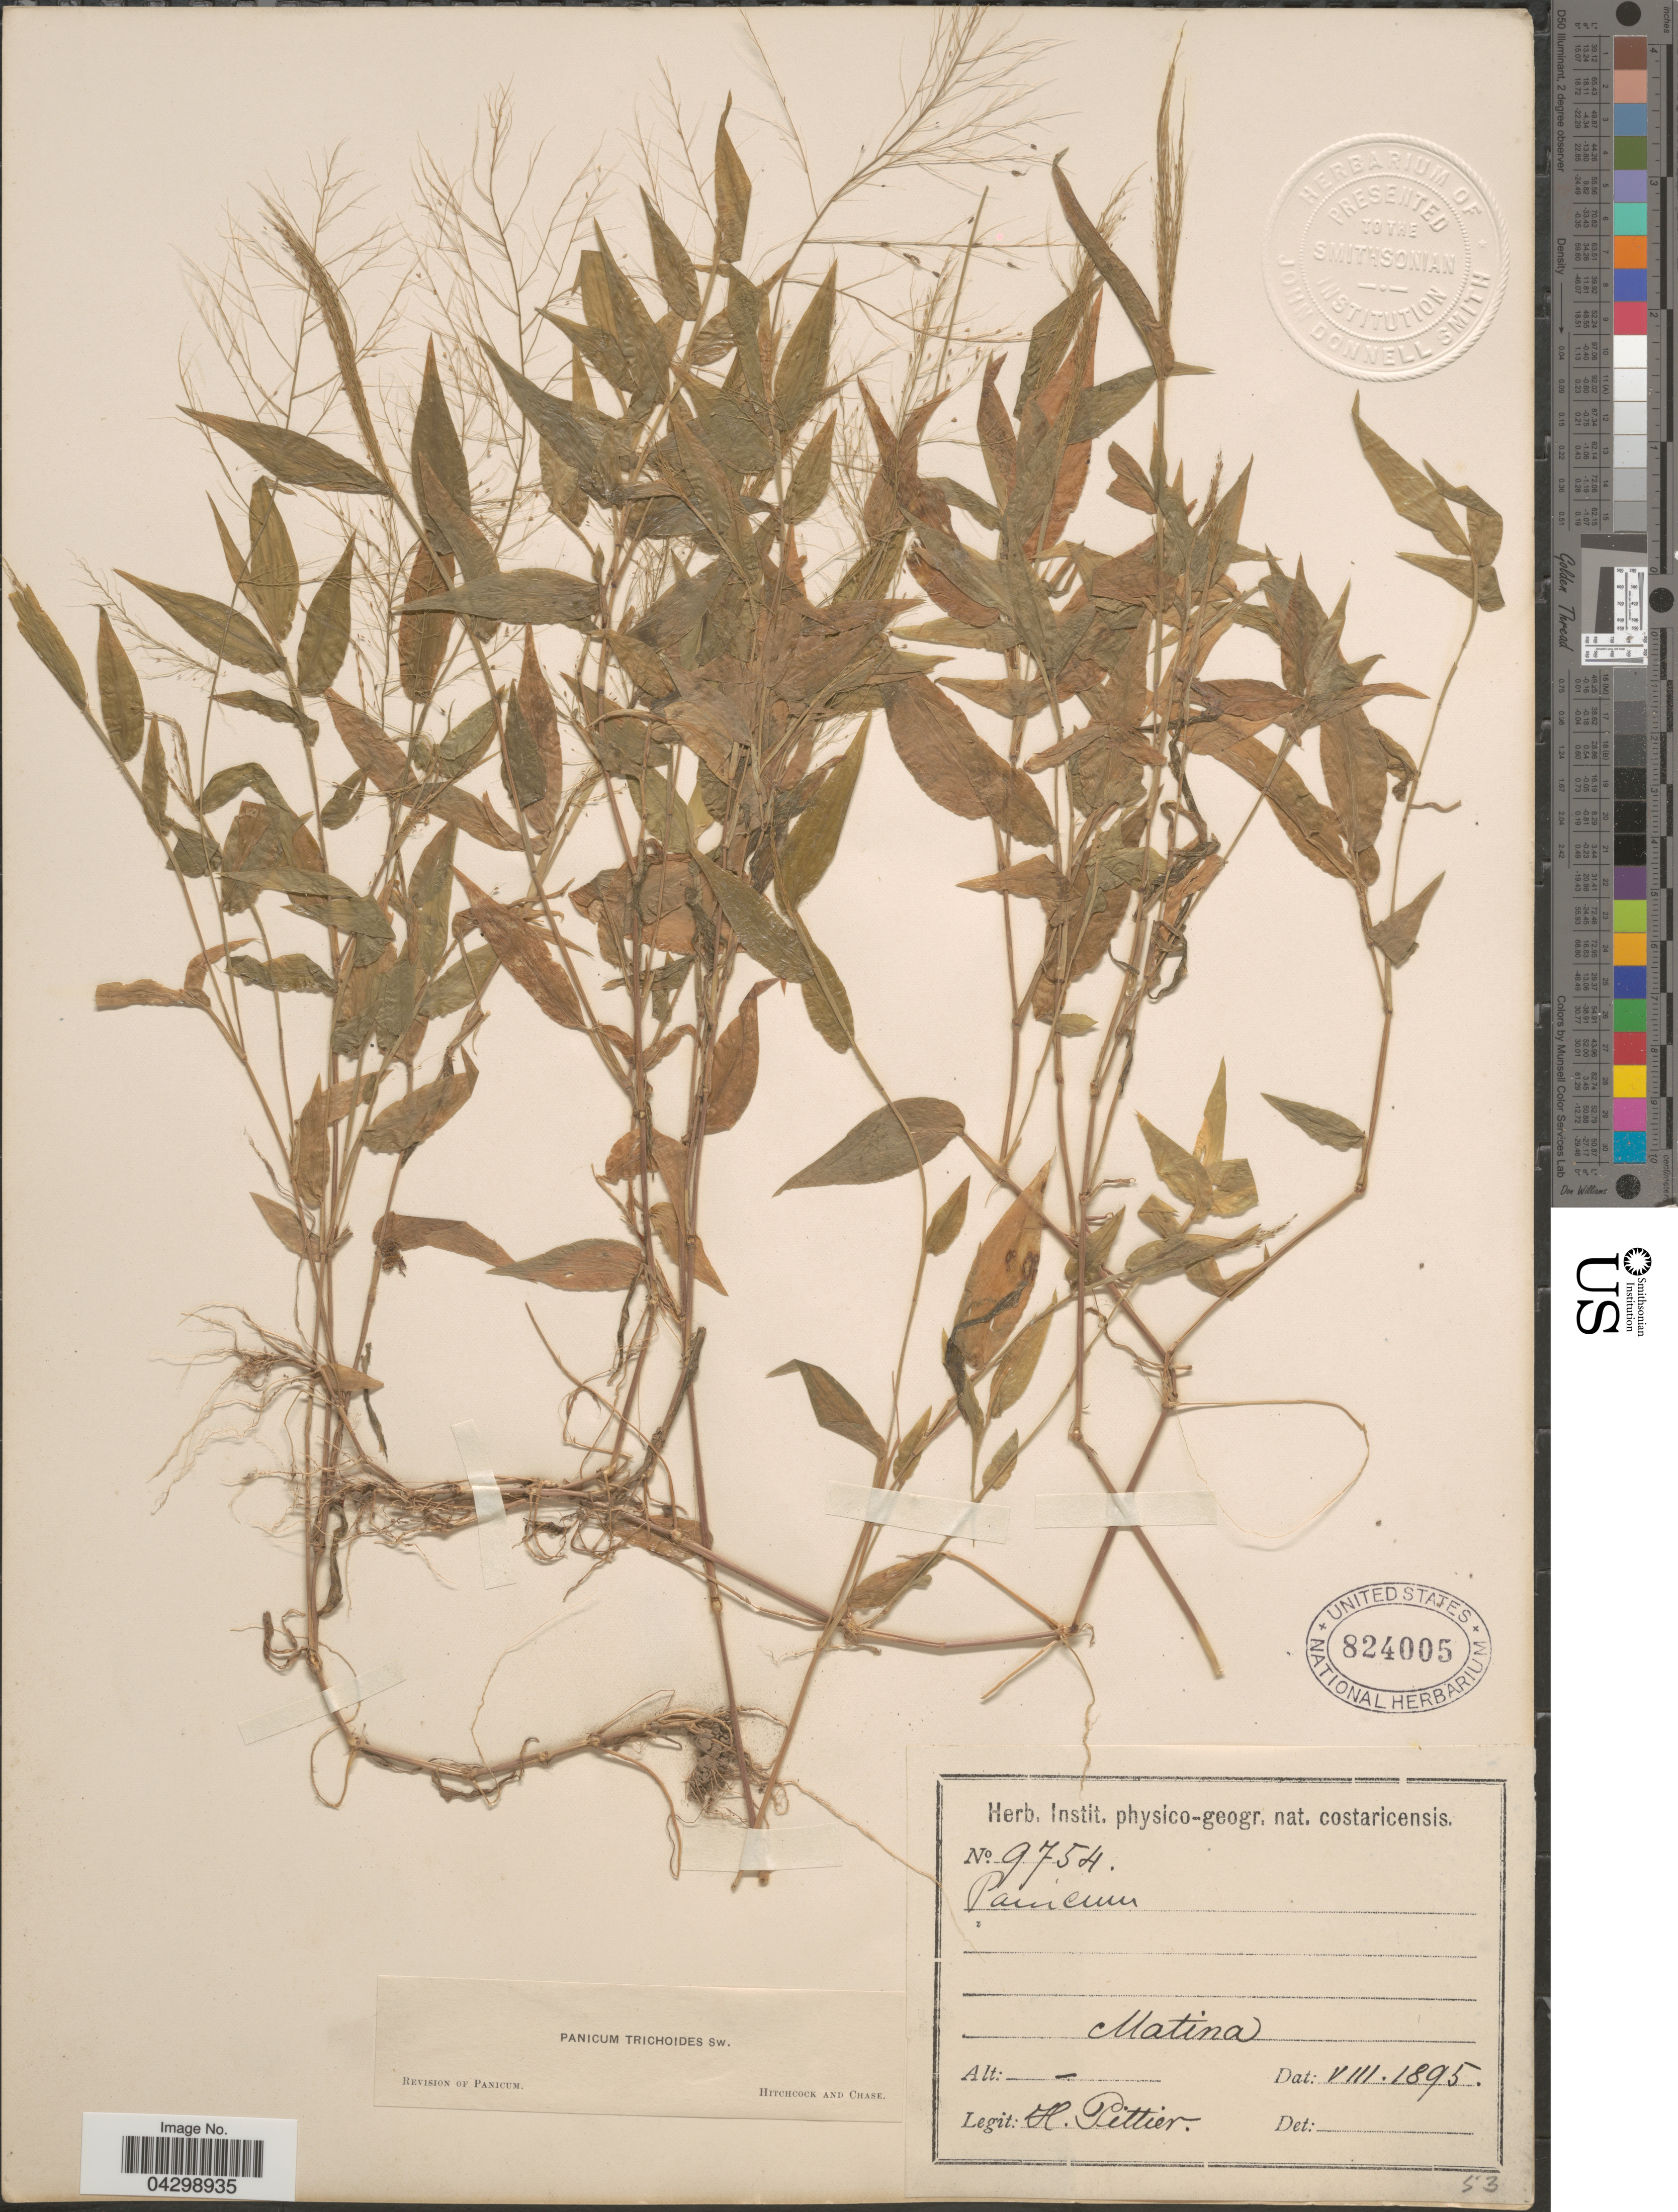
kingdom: Plantae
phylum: Tracheophyta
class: Liliopsida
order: Poales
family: Poaceae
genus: Panicum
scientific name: Panicum trichoides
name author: Sw.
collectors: H. F. Pittier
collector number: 9754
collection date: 1895-08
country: Costa Rica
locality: Matina.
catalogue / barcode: US 824005